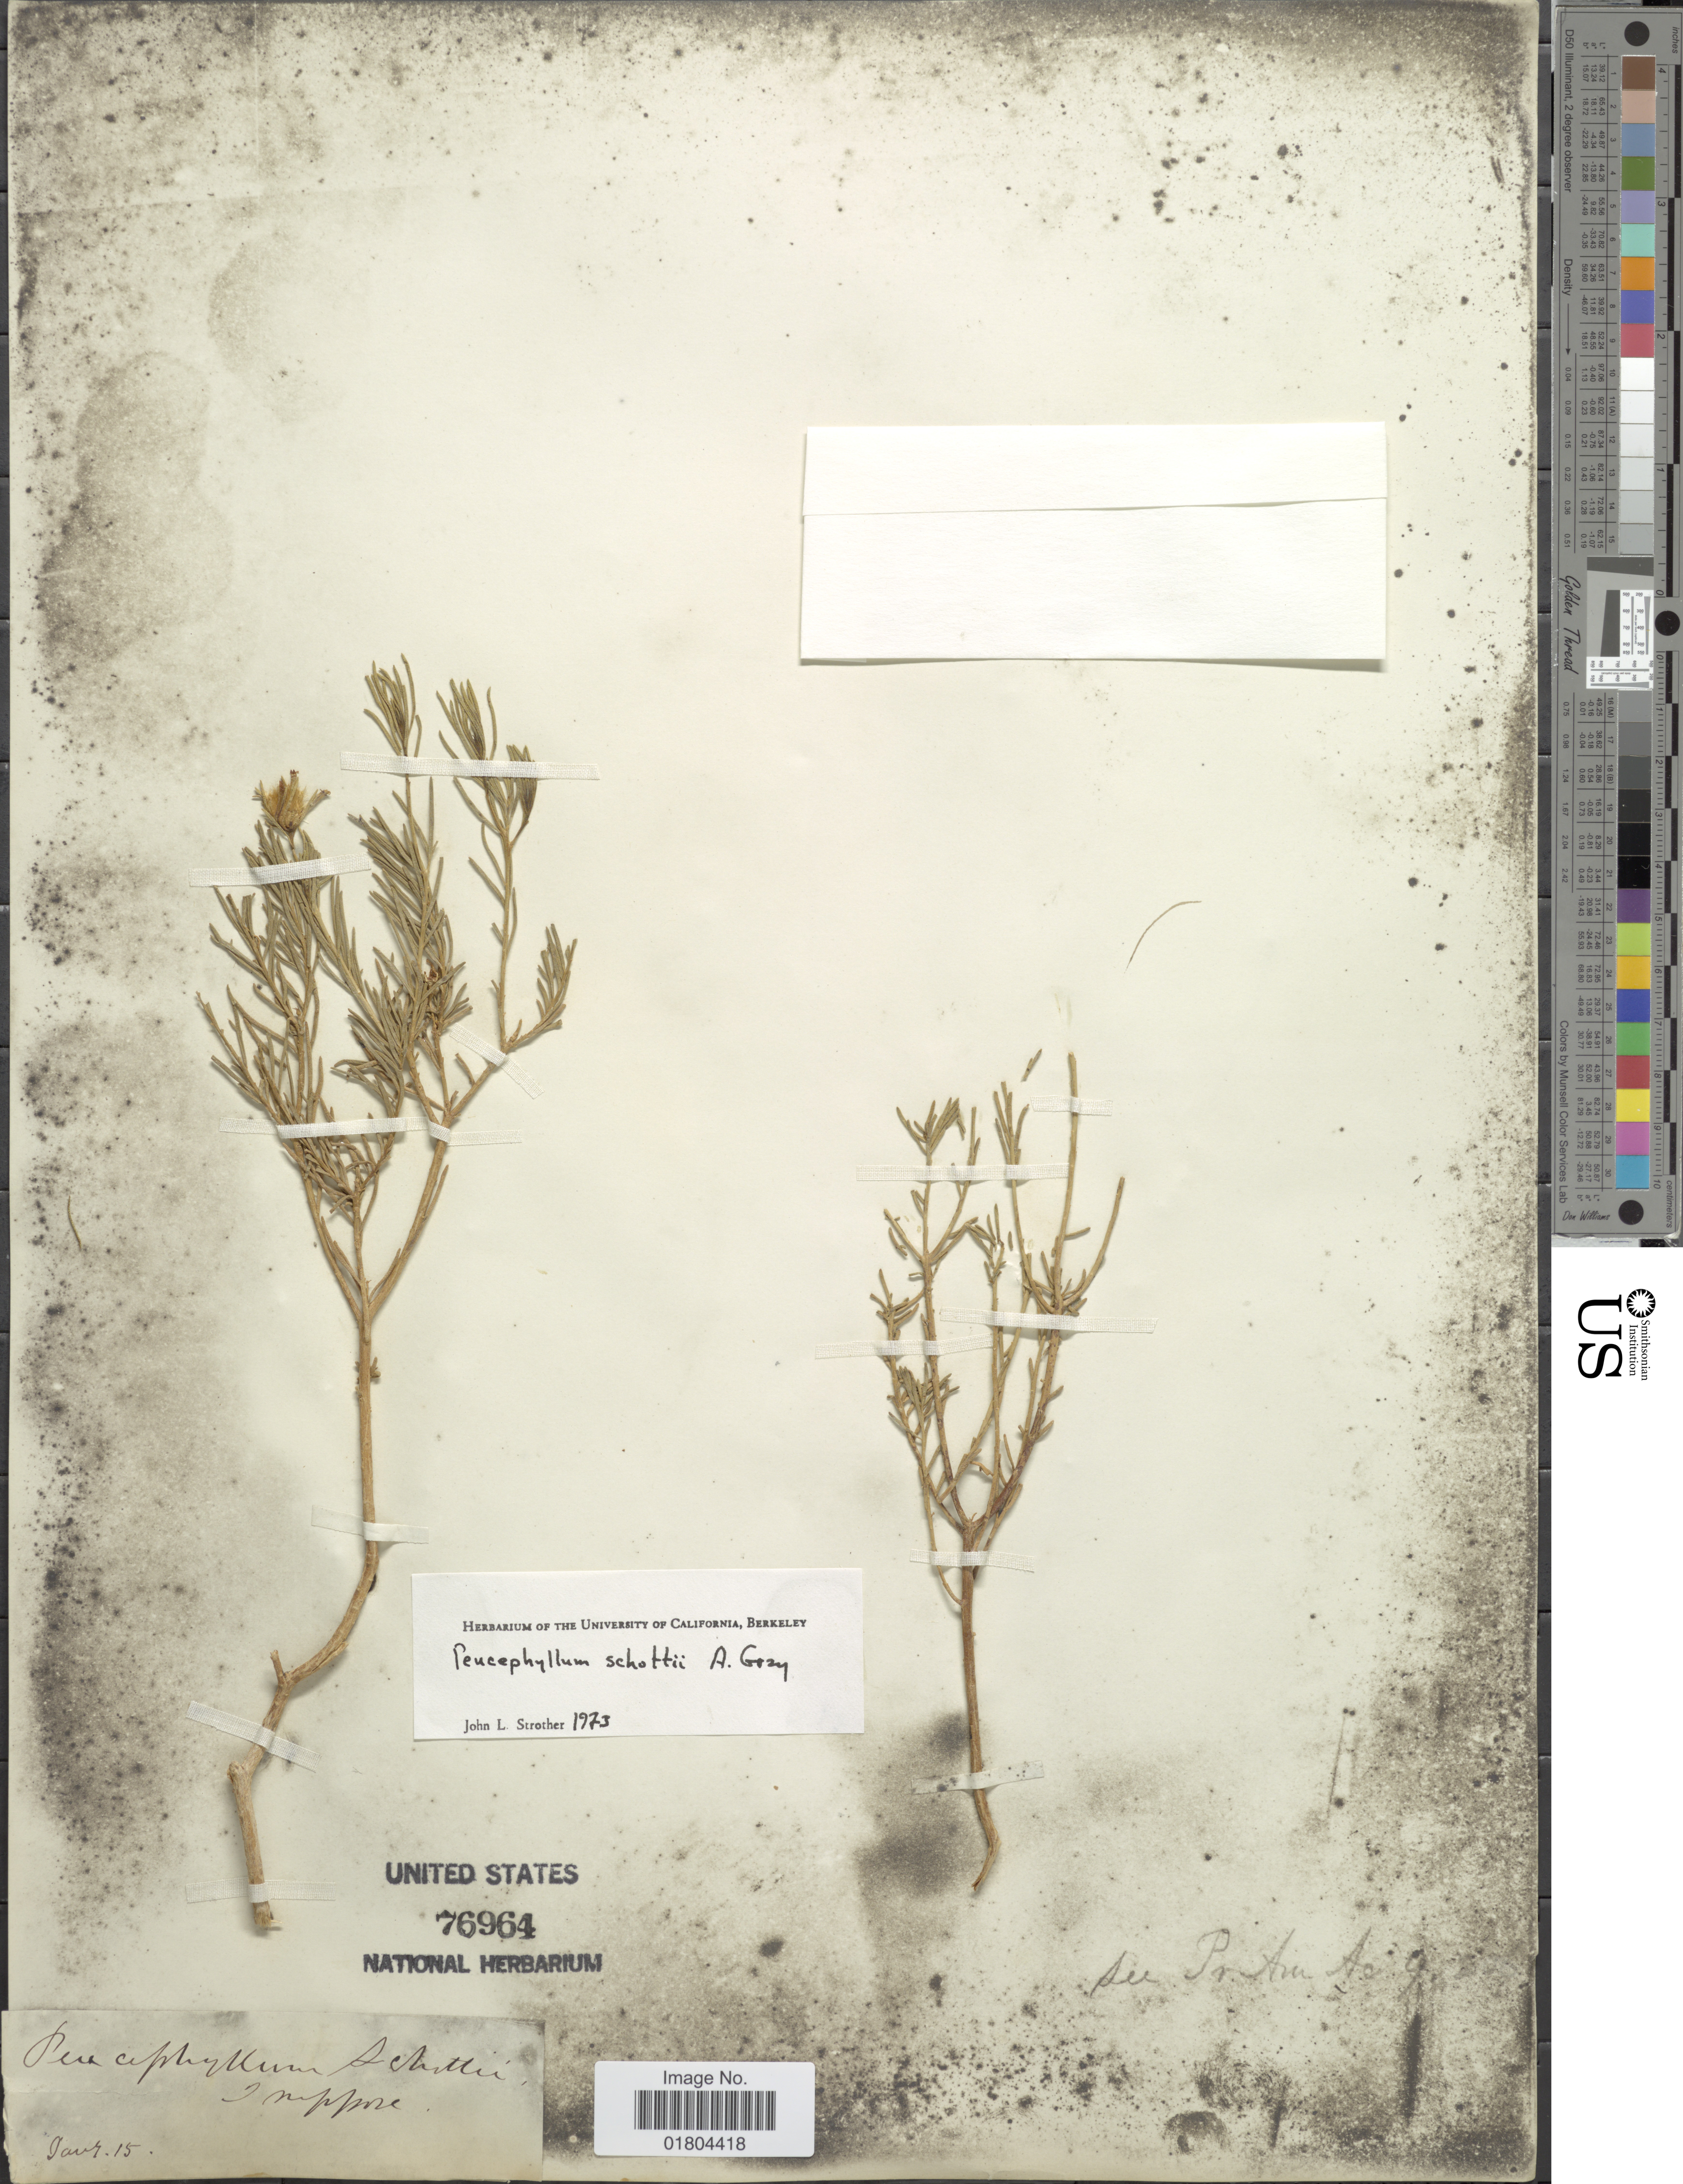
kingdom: Plantae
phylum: Tracheophyta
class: Magnoliopsida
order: Asterales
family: Asteraceae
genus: Peucephyllum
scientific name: Peucephyllum schottii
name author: A. Gray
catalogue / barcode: US 76964